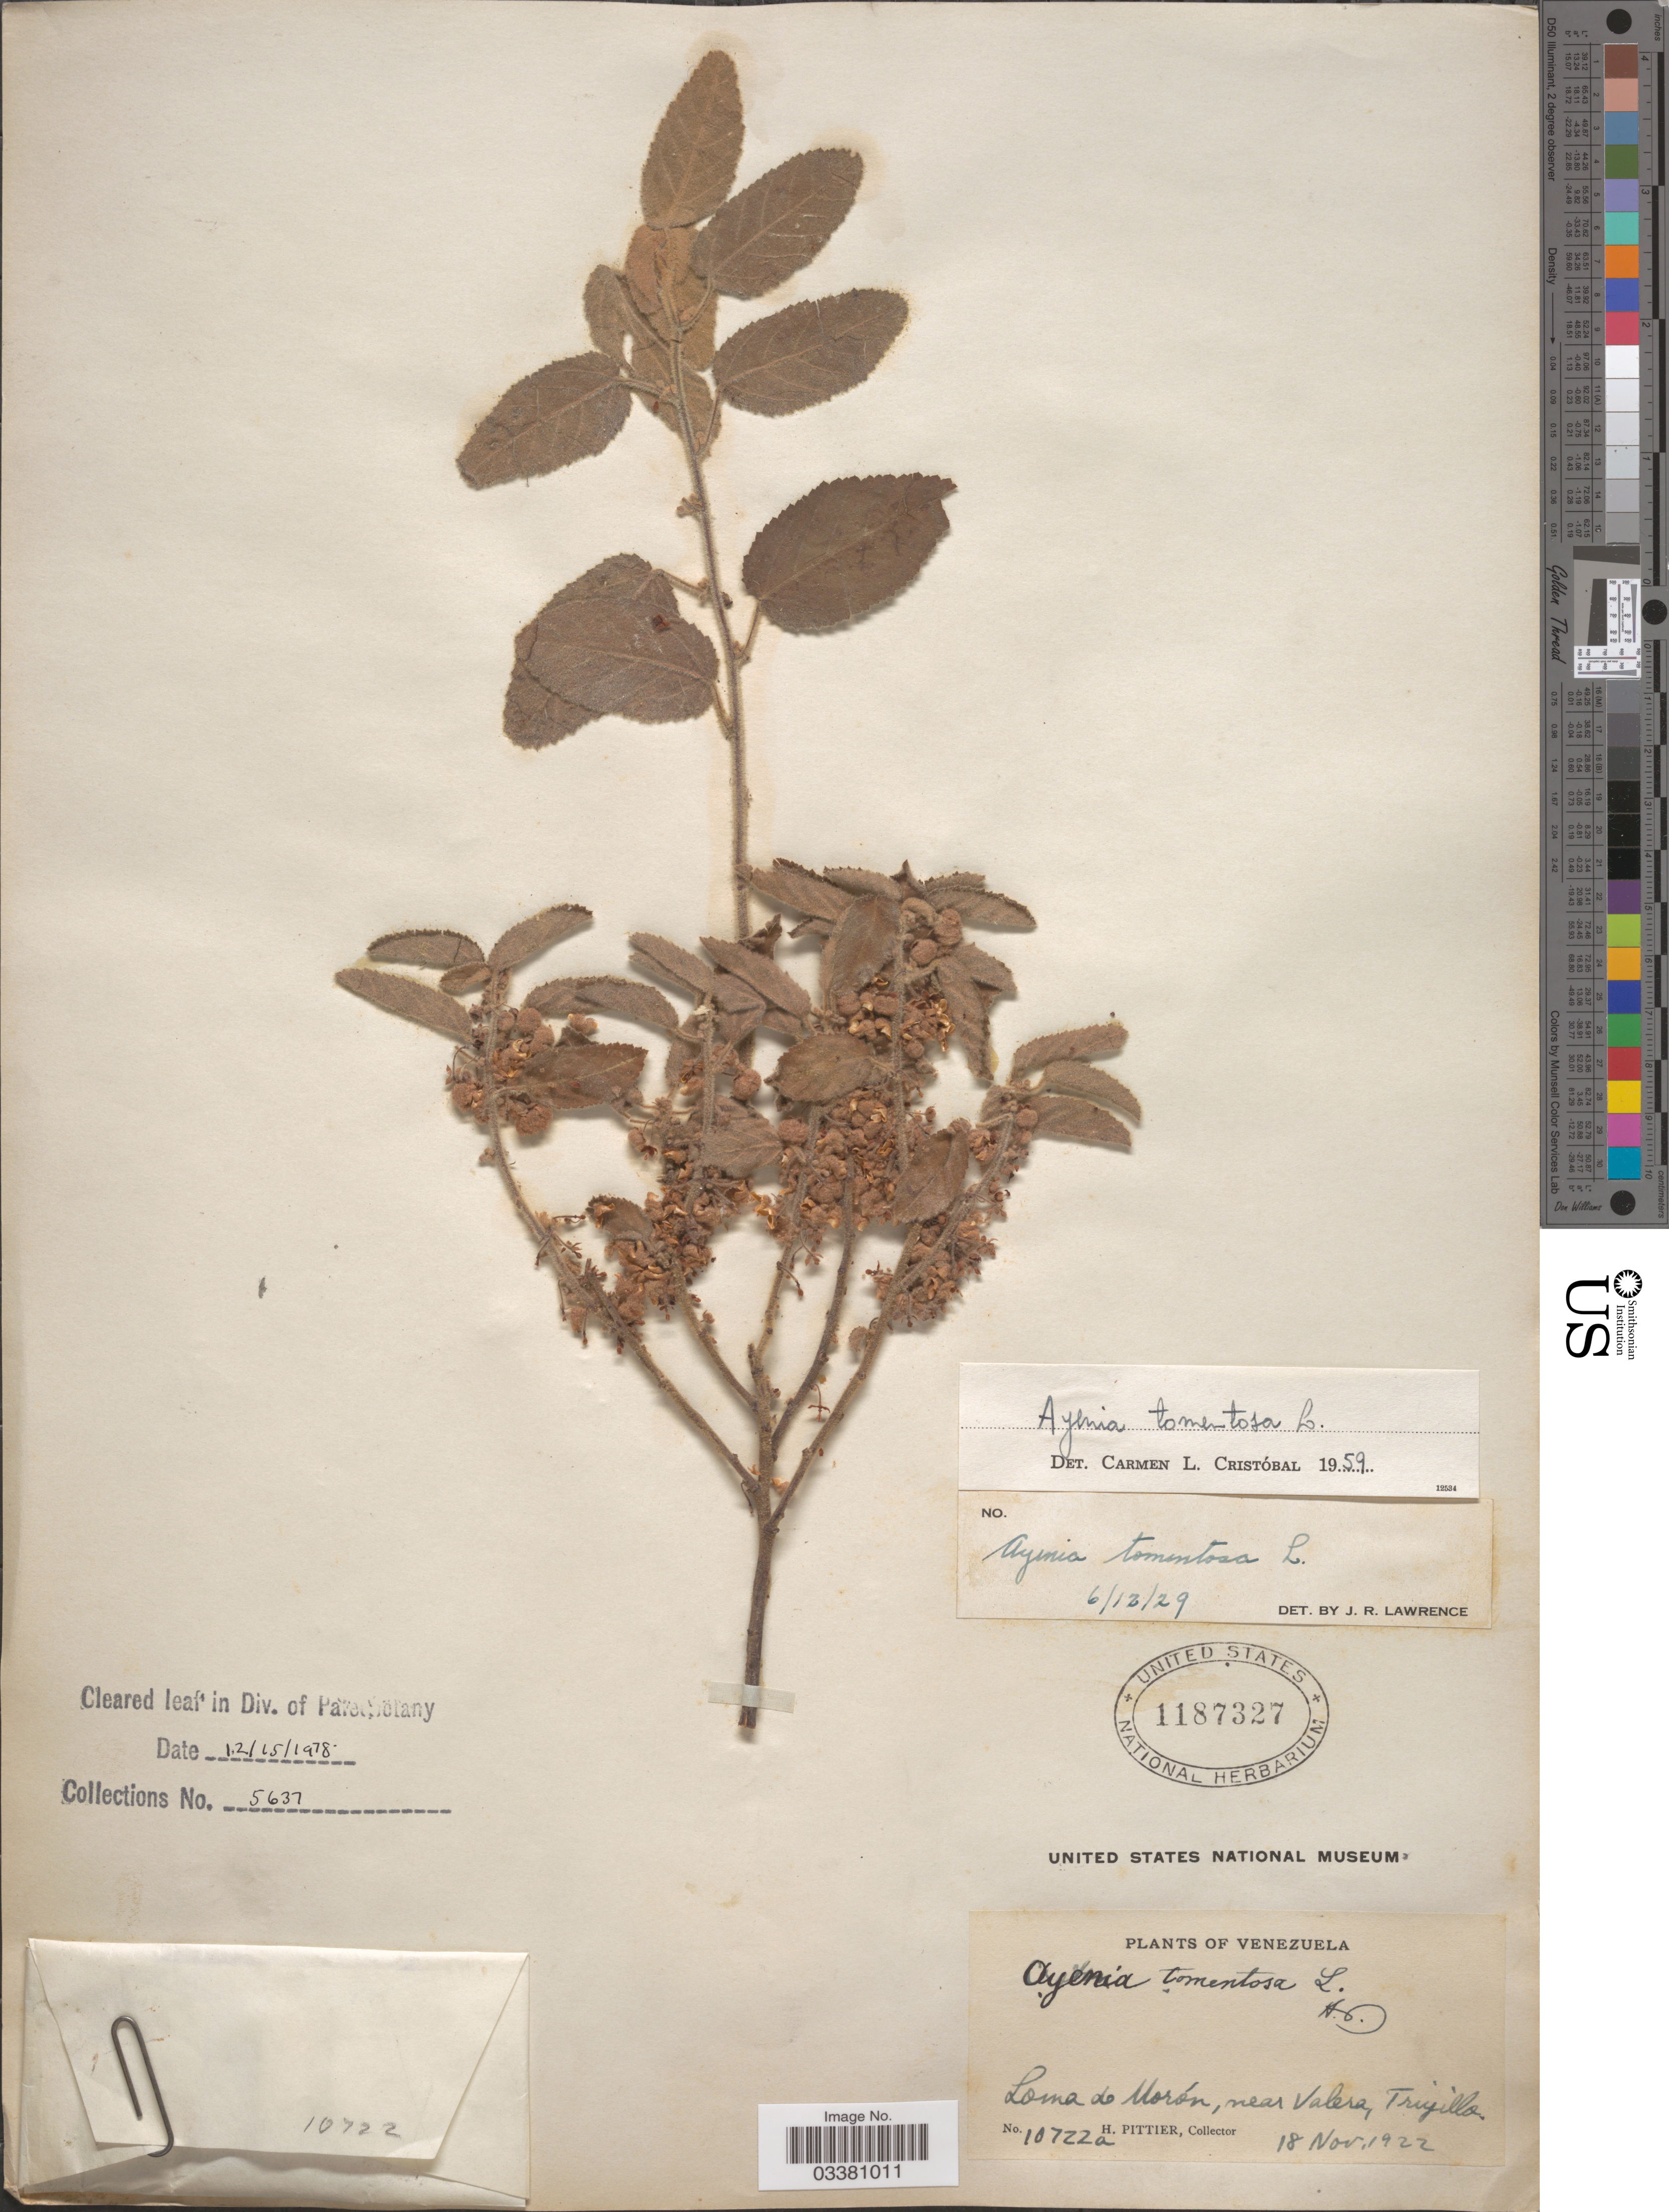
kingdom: Plantae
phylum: Tracheophyta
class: Magnoliopsida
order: Malvales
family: Malvaceae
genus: Ayenia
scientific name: Ayenia tomentosa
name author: L.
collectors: H. F. Pittier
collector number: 10722a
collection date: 1922-11-18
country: Venezuela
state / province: Trujillo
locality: Loma de Morón, near Valera.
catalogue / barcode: US 1187327